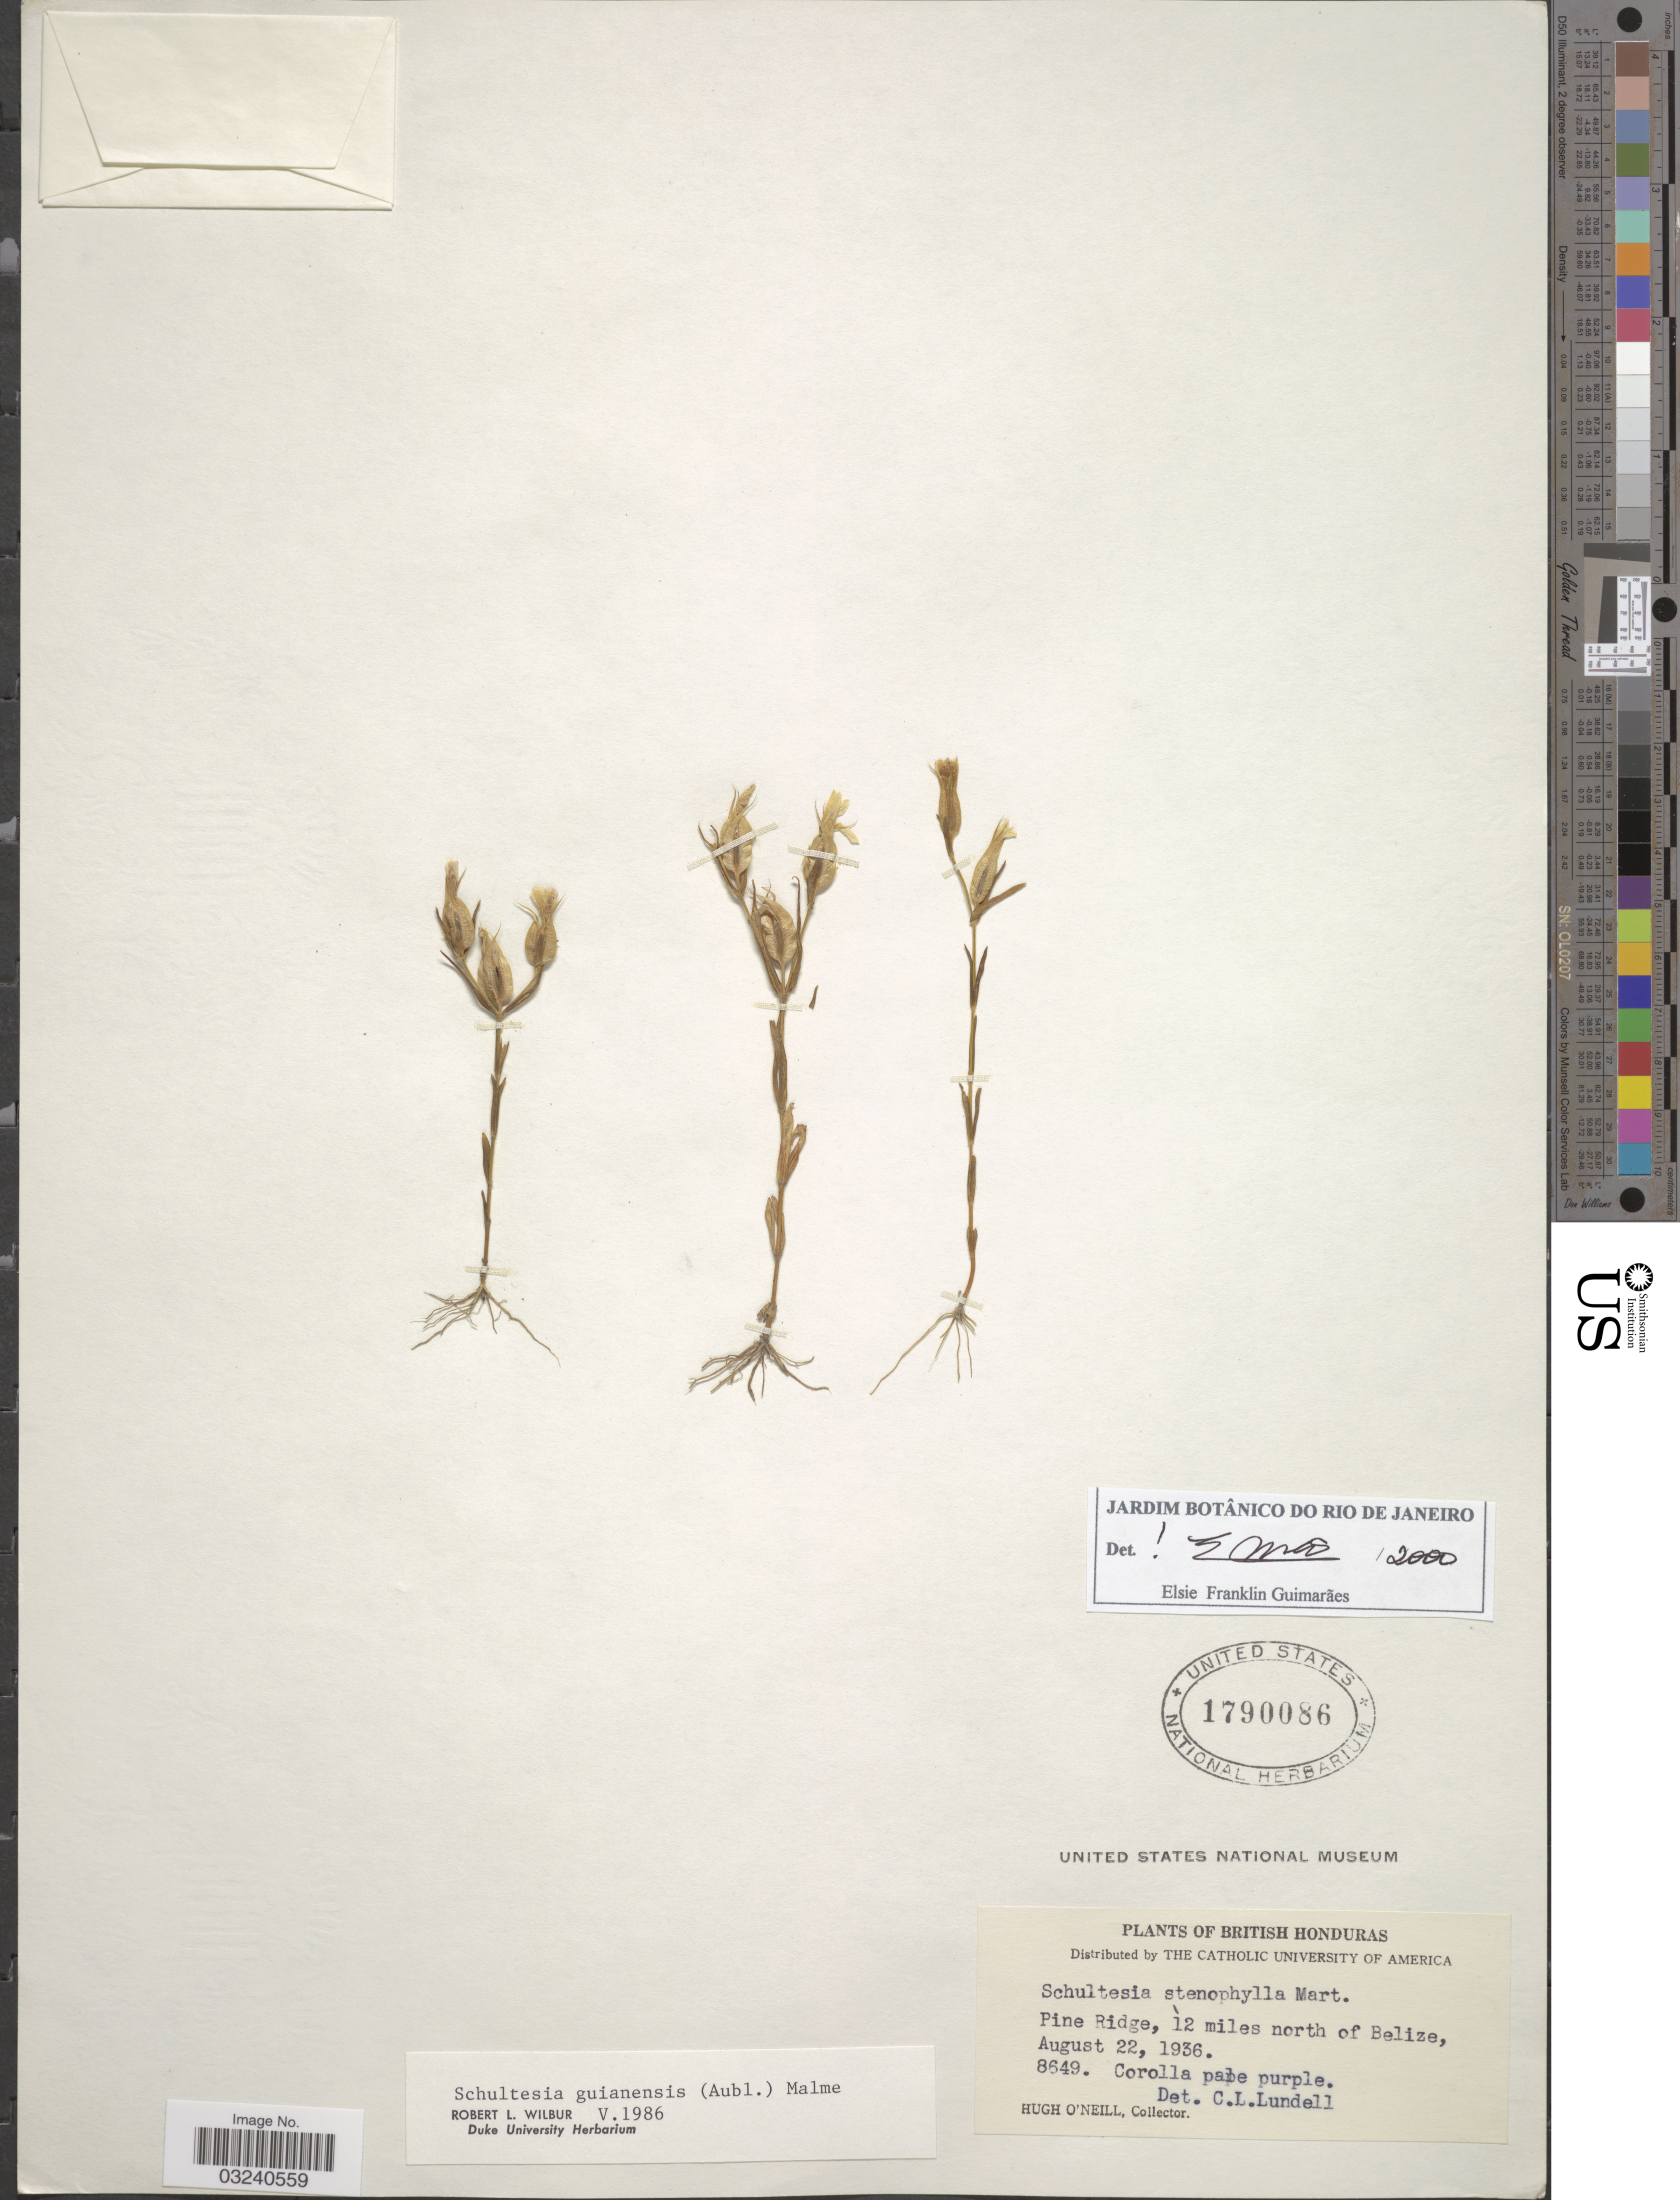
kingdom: Plantae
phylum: Tracheophyta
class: Magnoliopsida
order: Gentianales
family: Gentianaceae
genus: Schultesia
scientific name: Schultesia guianensis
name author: (Aubl.) Malme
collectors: H. O'Neill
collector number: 8649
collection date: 1936-08-22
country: Belize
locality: British Honduras. Pine Ridge, 12 miles north of Belize.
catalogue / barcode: US 1790086